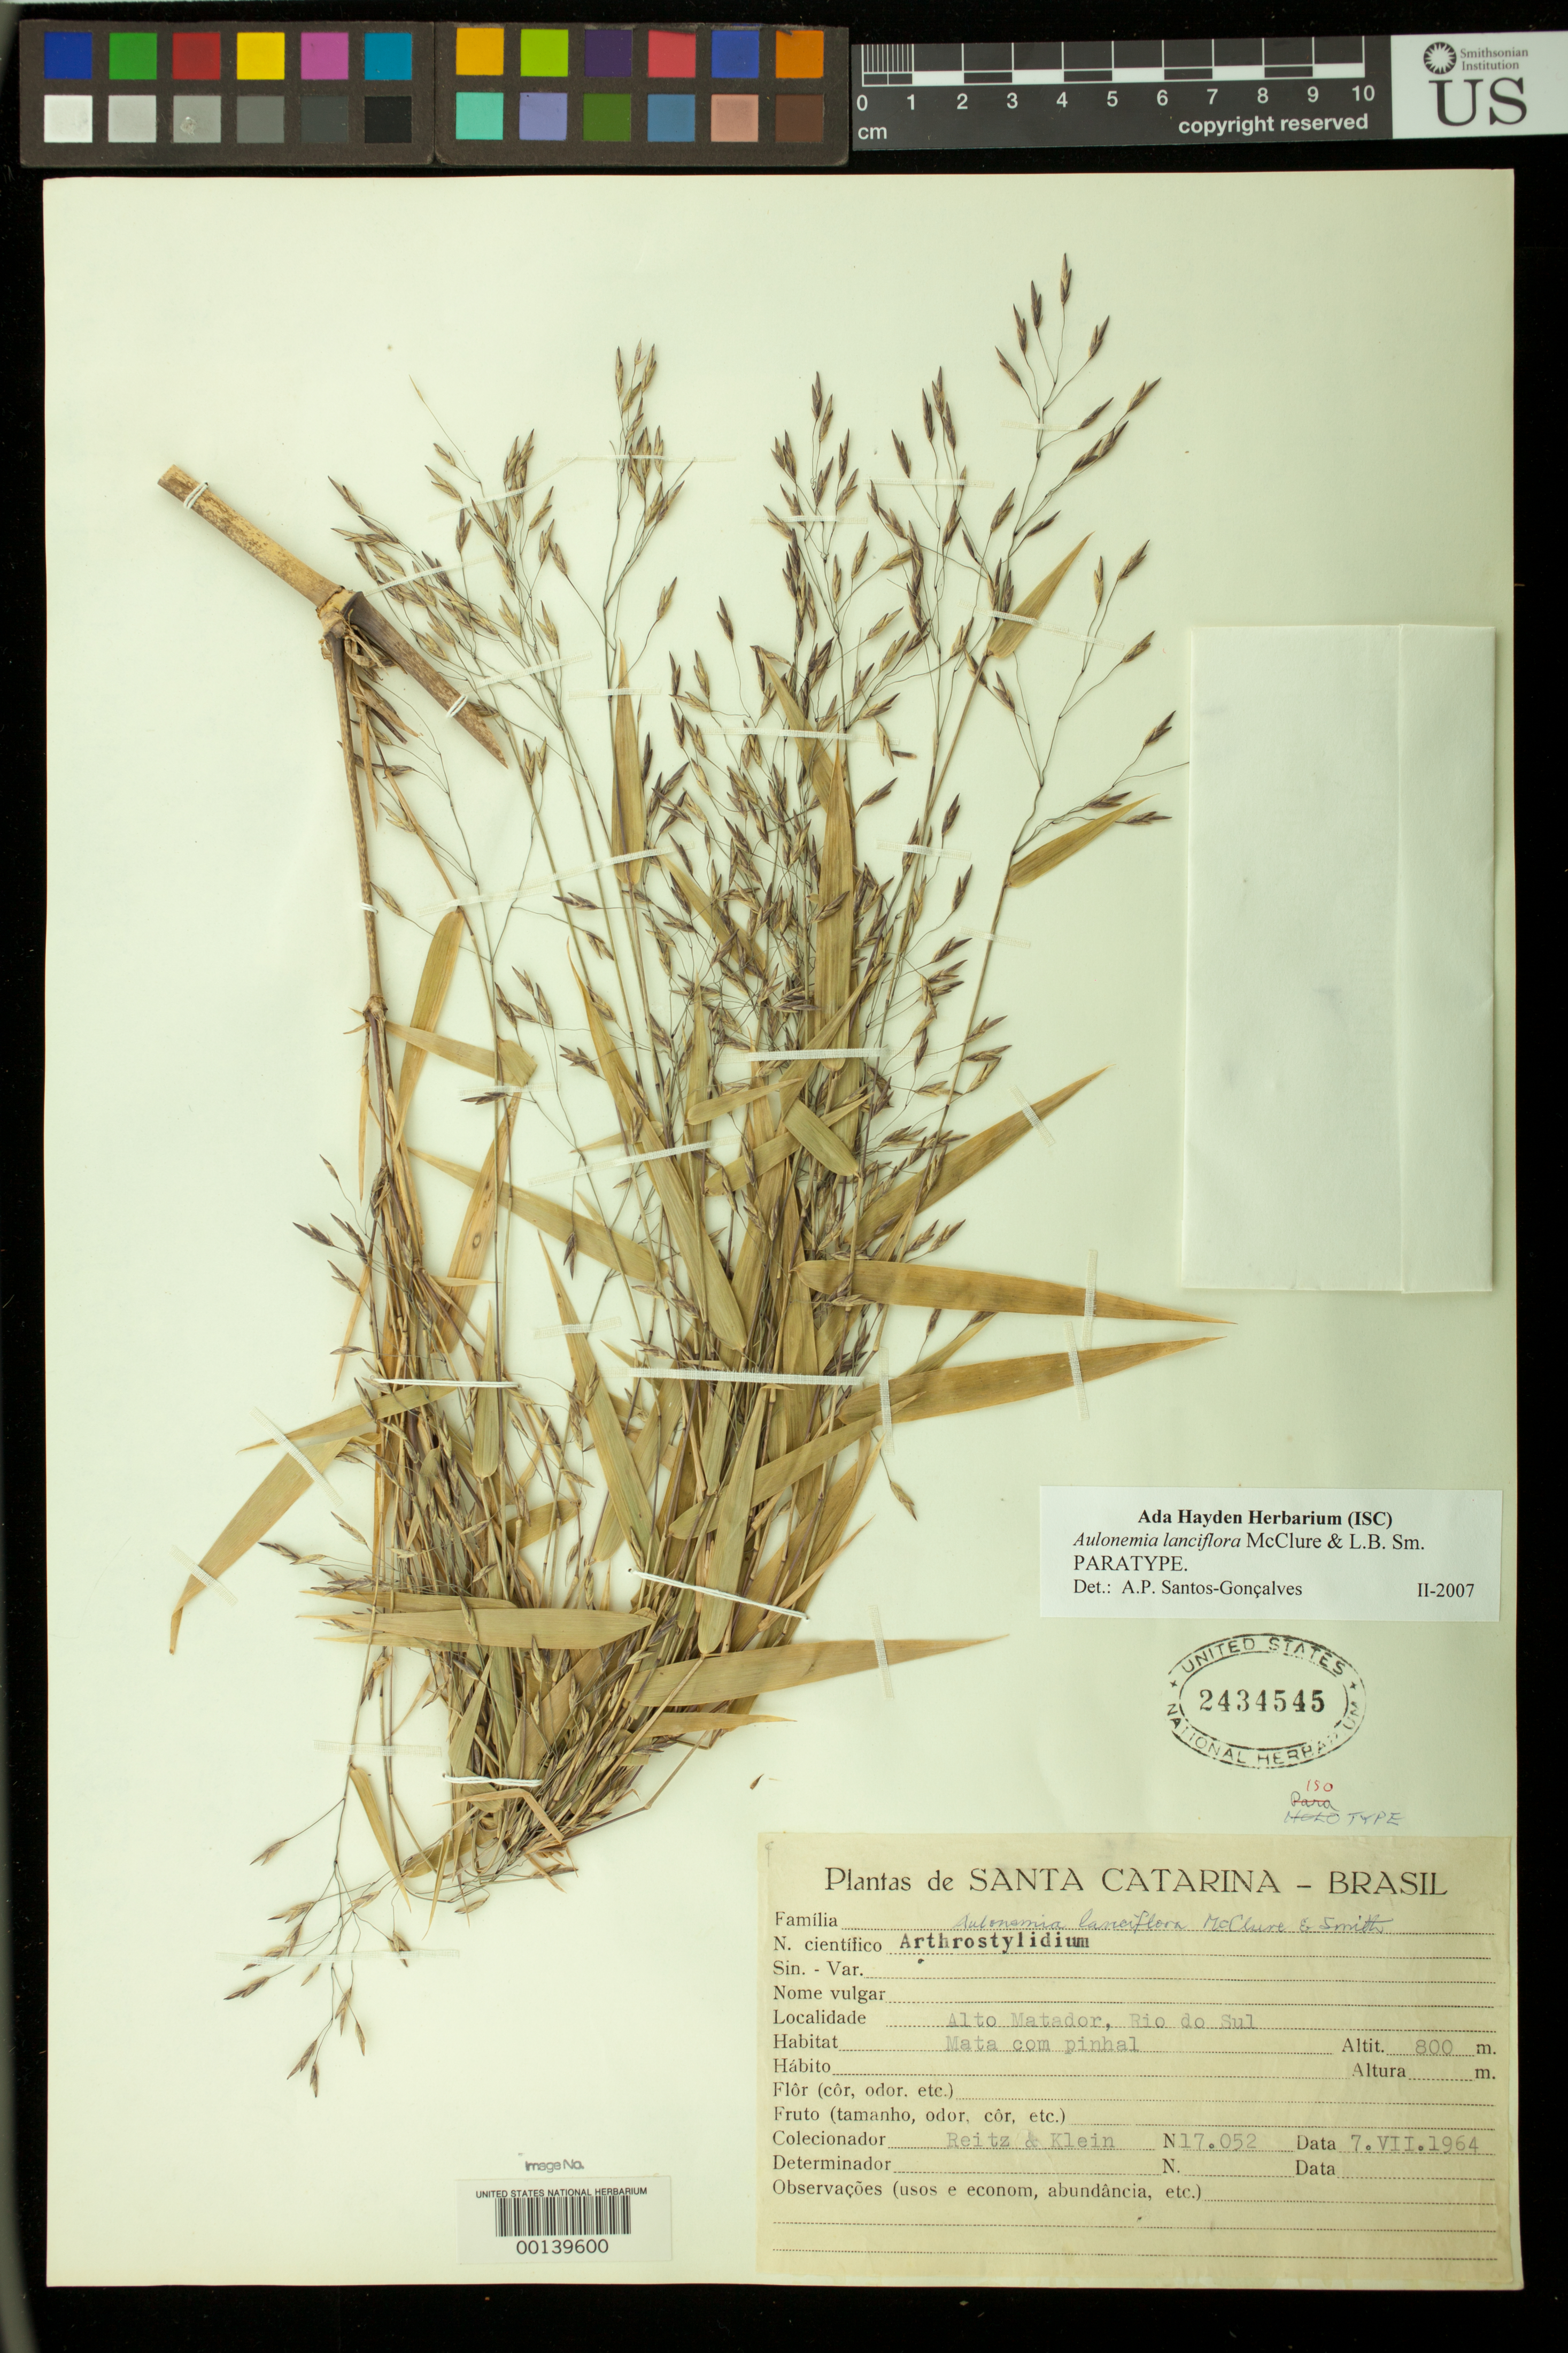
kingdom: Plantae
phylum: Tracheophyta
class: Liliopsida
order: Poales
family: Poaceae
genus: Aulonemia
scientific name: Aulonemia lanciflora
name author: McClure & L.B. Sm.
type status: Paratype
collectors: R. Reitz & R. M. Klein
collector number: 17052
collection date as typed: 07 Jul 1964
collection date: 1964-07-07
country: Brazil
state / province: Santa Catarina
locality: Alto Matador, Rio do Sul.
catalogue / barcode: US 2434545